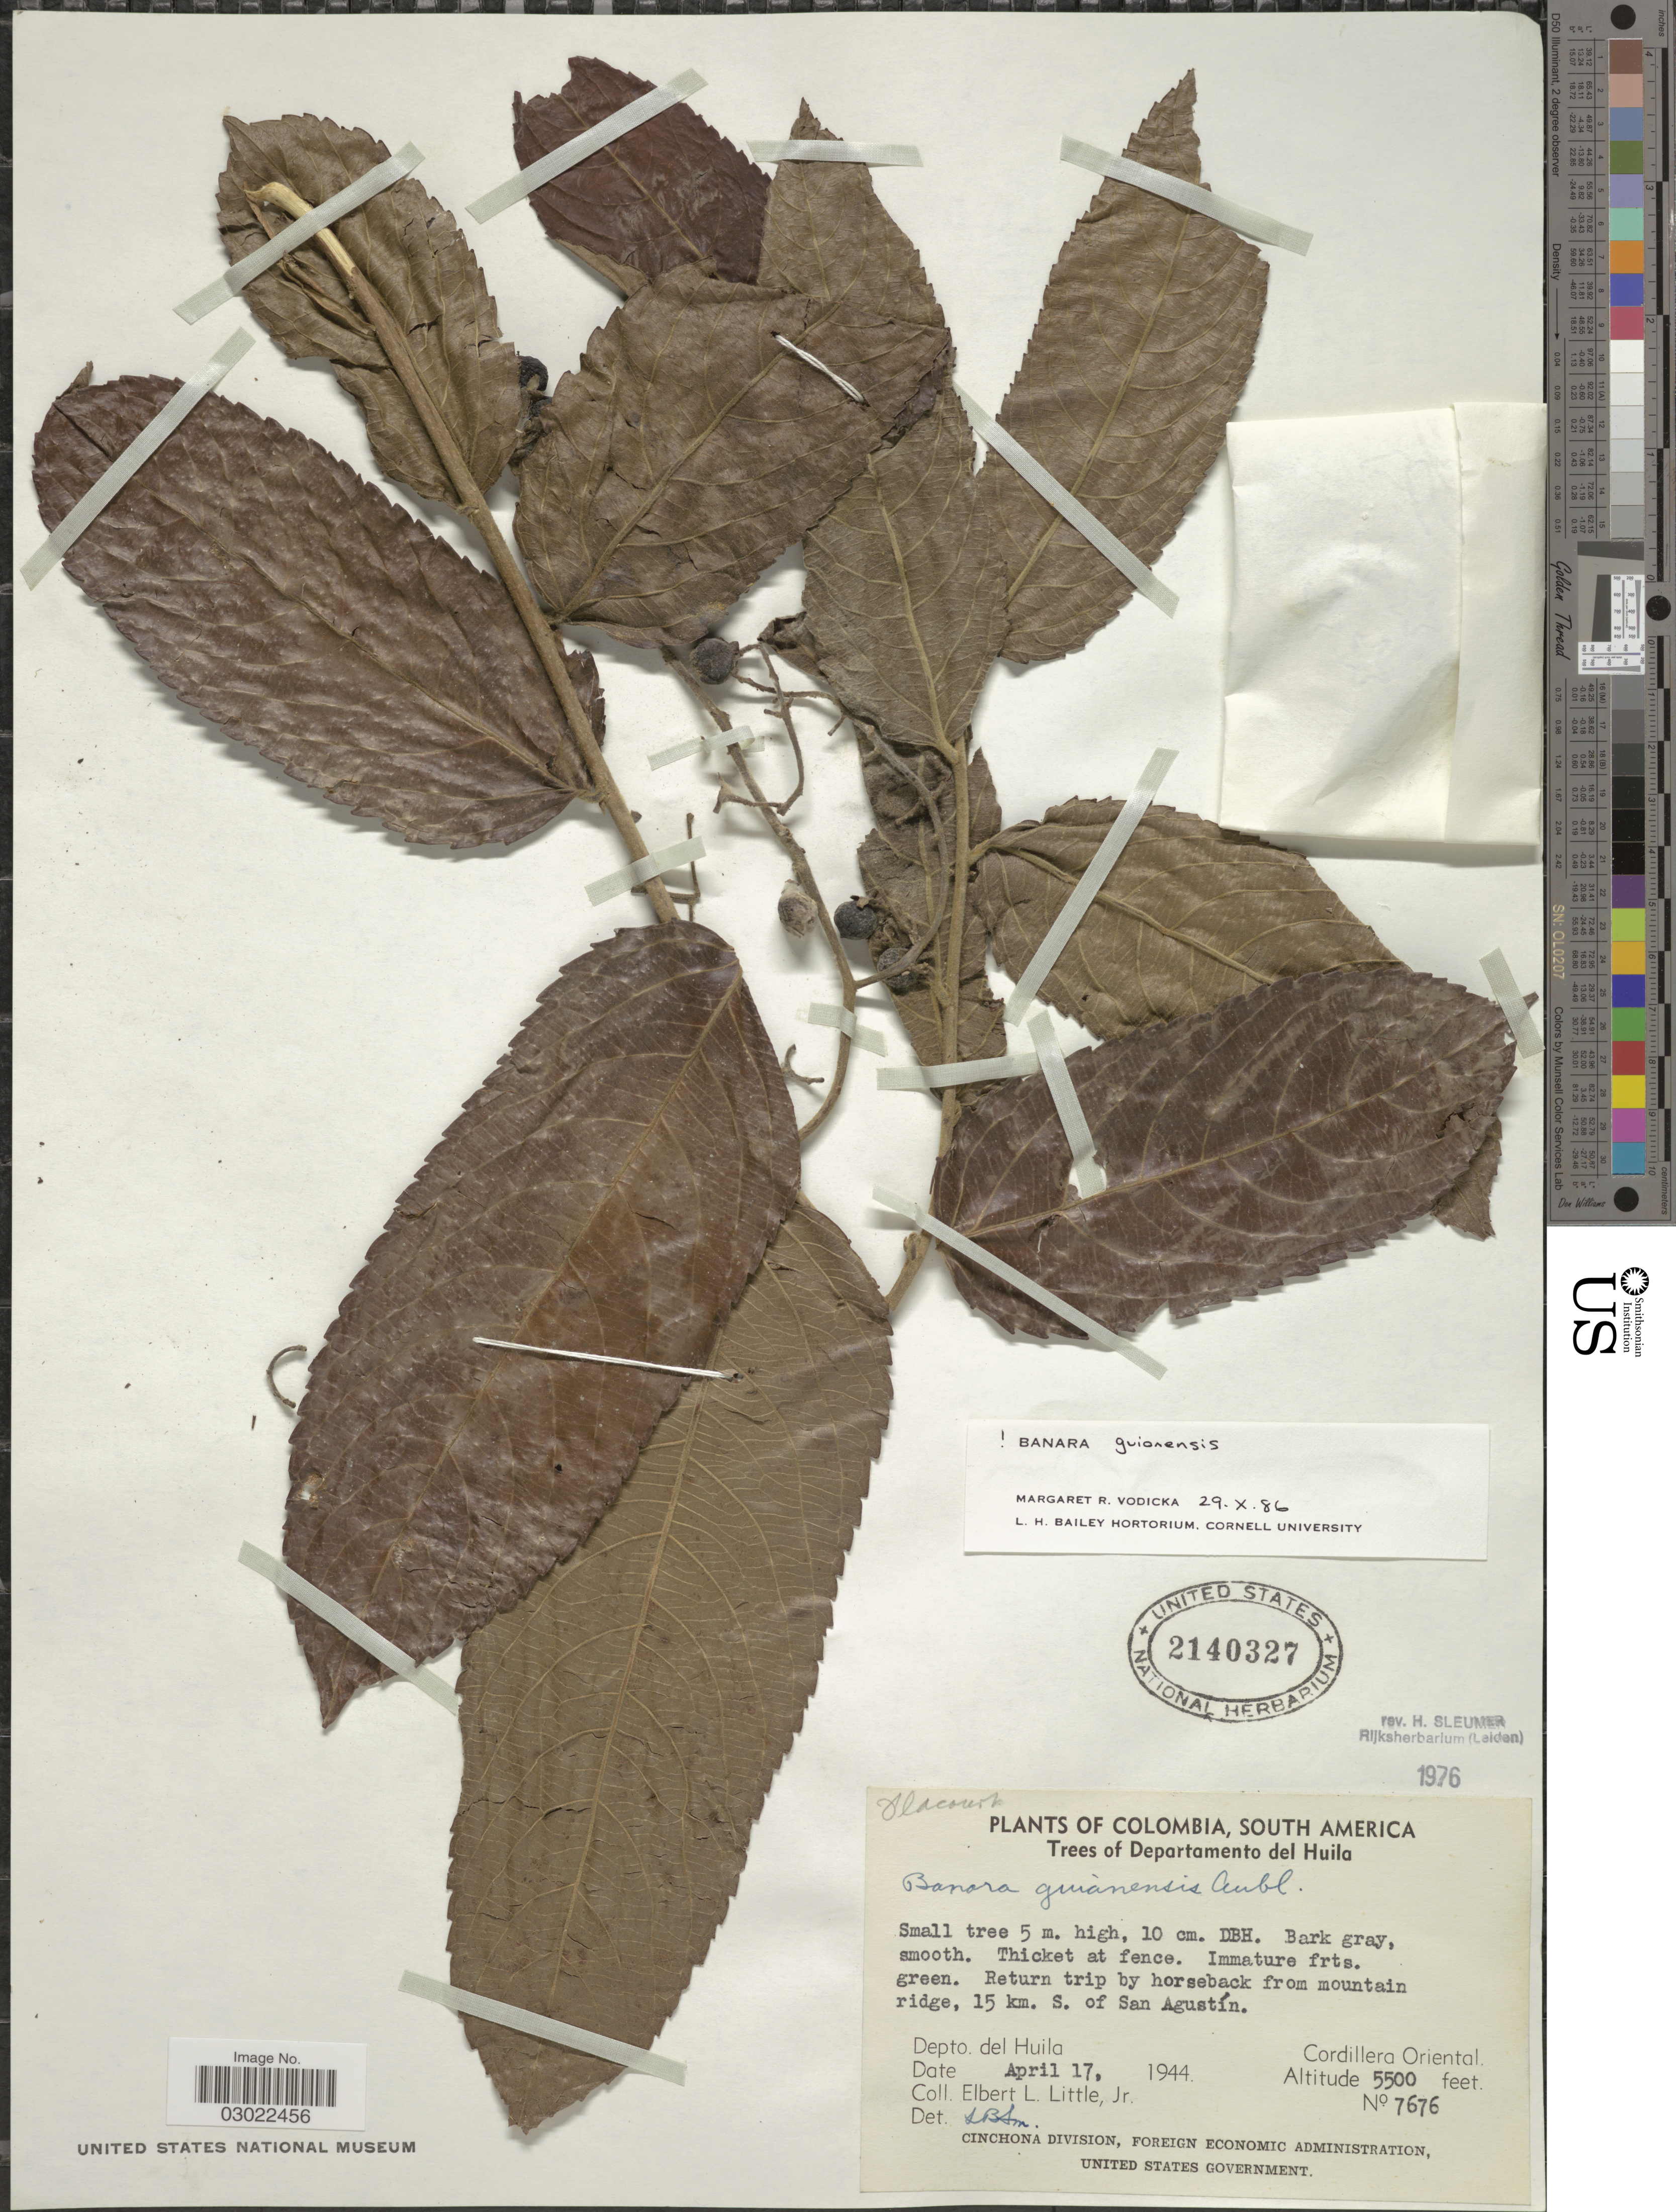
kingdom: Plantae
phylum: Tracheophyta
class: Magnoliopsida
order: Malpighiales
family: Salicaceae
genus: Banara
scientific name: Banara guianensis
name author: Aubl.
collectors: E. L. Little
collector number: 7676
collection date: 1944-04-17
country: Colombia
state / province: Huila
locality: Trees of Departamento del Huila. Return trip by horseback from mountain ridge, 15 km. S. of San Agustín. Depto. del Huila. Cordillera Oriental.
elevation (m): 1676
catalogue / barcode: US 2140327